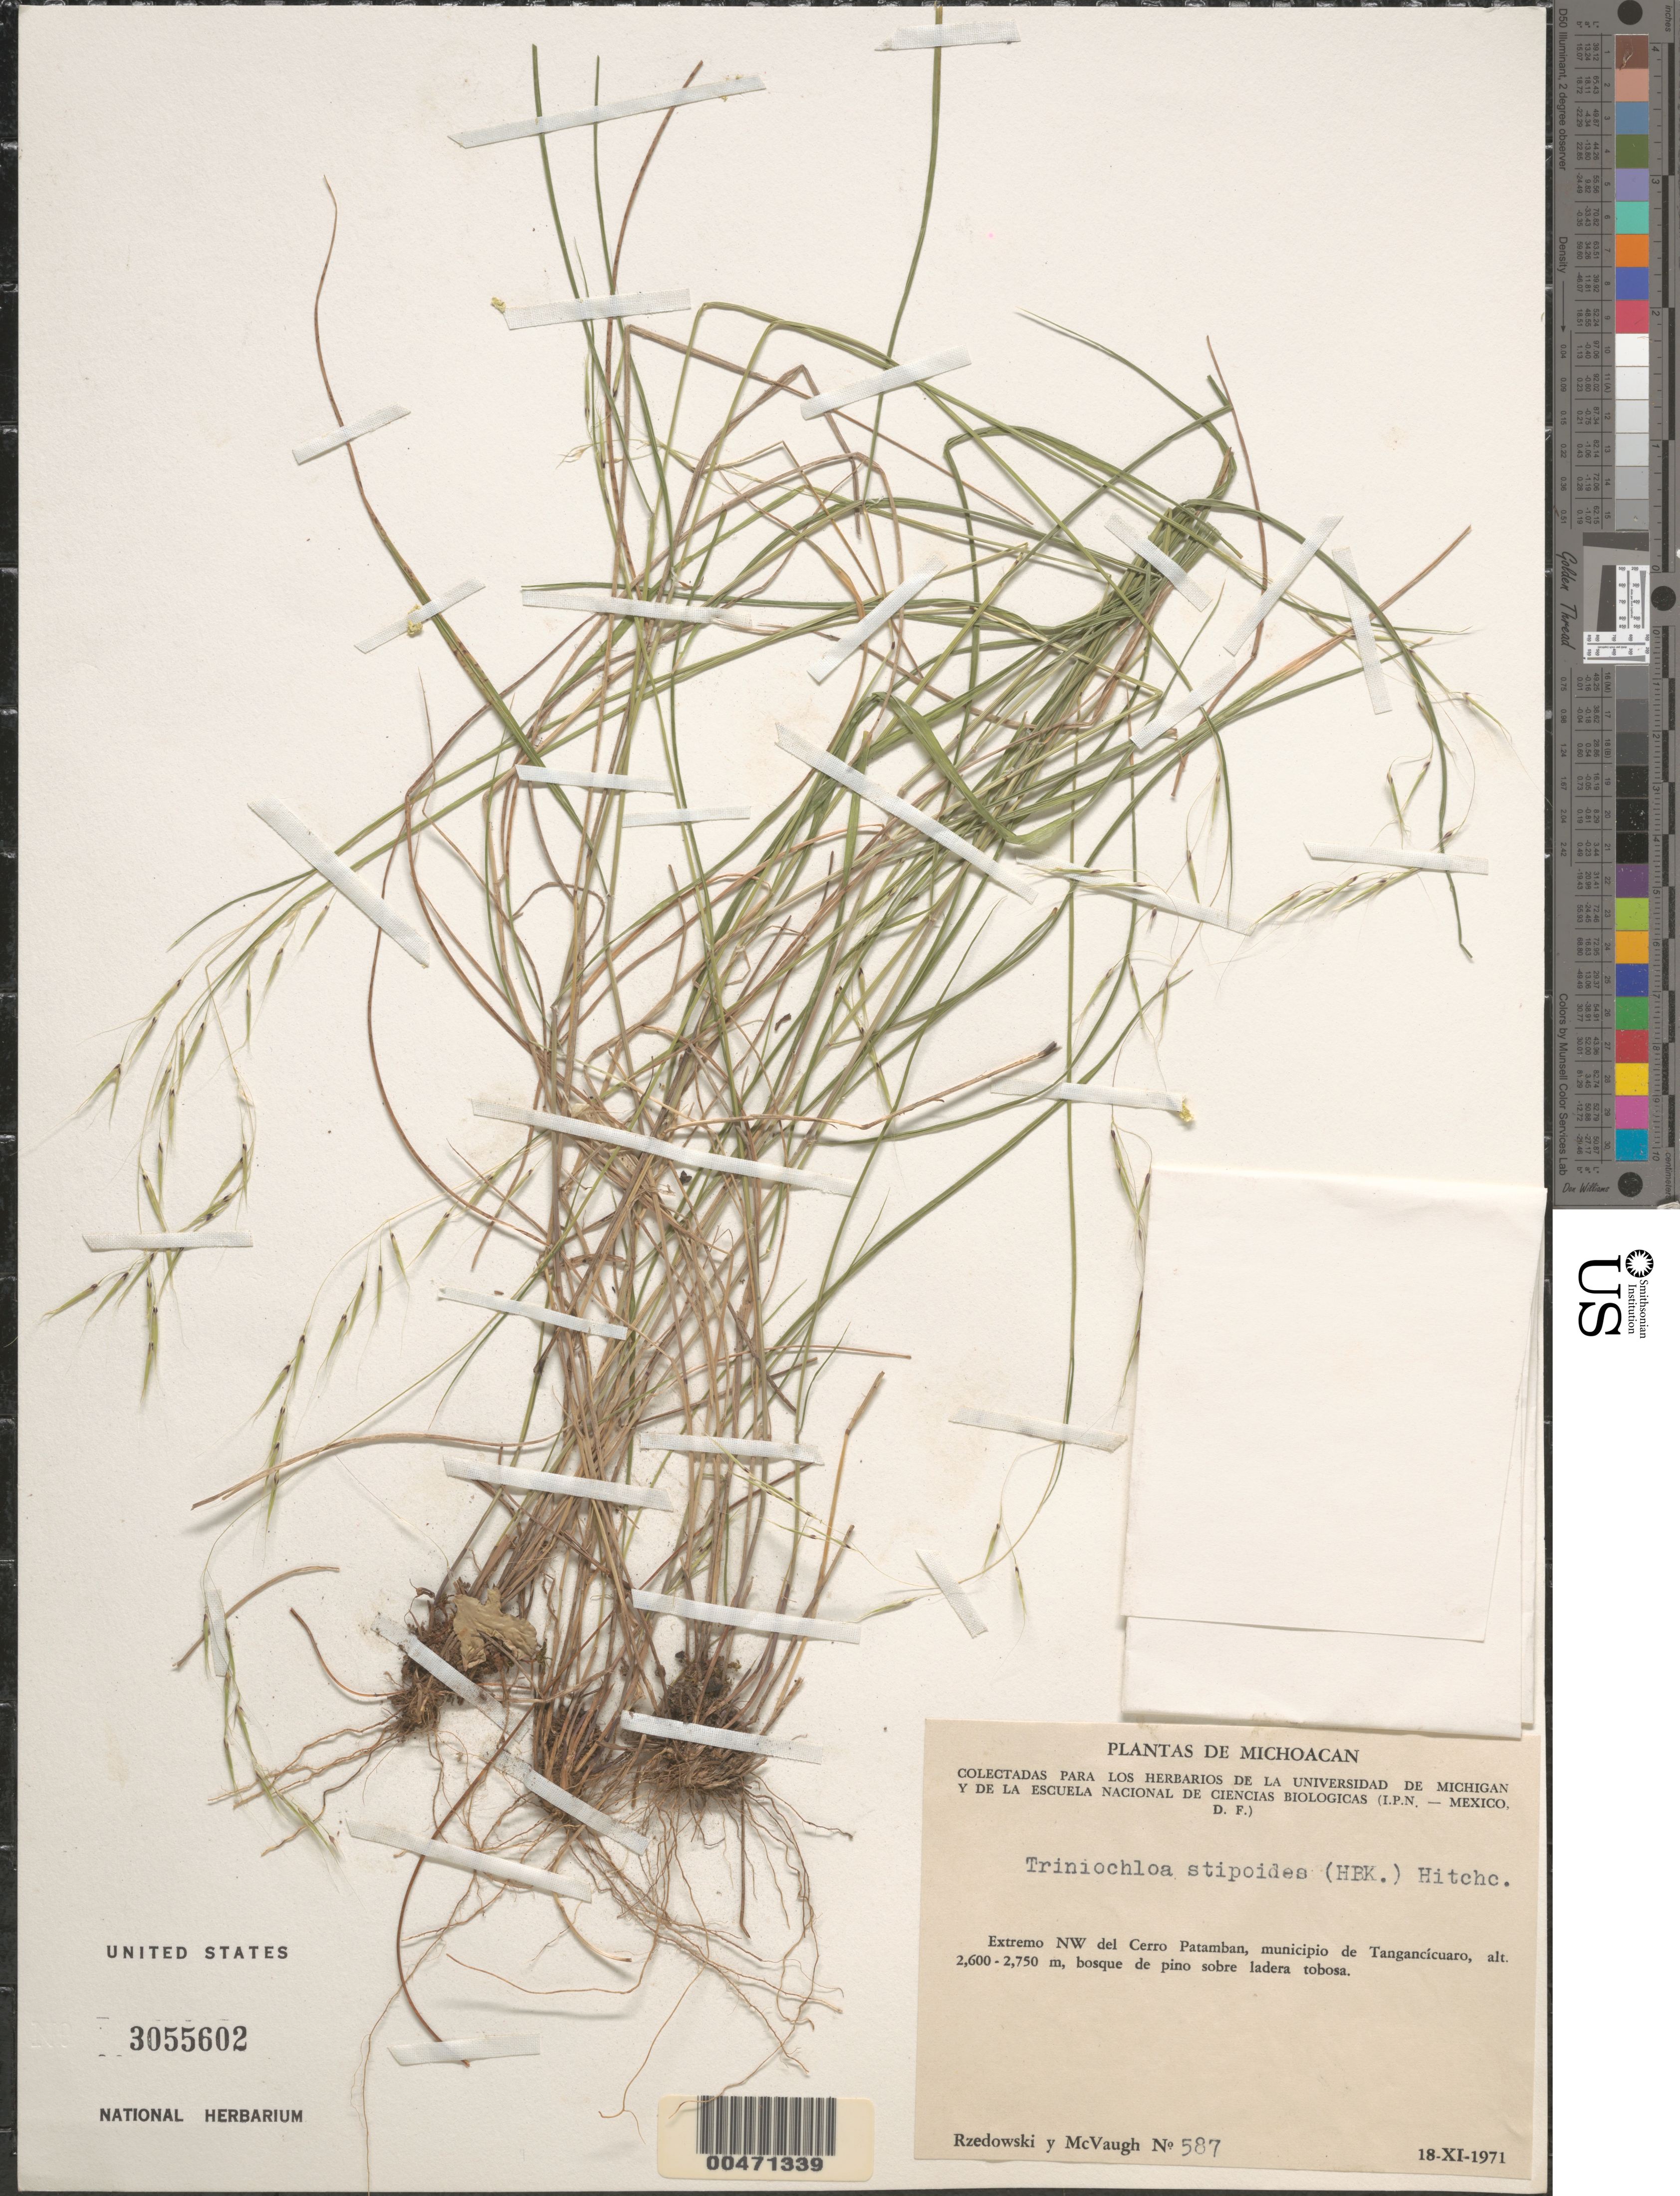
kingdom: Plantae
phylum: Tracheophyta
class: Liliopsida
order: Poales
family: Poaceae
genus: Triniochloa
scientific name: Triniochloa stipoides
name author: (Kunth) Hitchc.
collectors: J. Rzedowski & R. McVaugh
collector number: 587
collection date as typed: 18 Nov 1971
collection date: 1971-11-18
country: Mexico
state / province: Michoacán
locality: Extreme NW of Cerro Patamban, Mun of Tanganc¡cuaro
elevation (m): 2600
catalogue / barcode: US 3055602